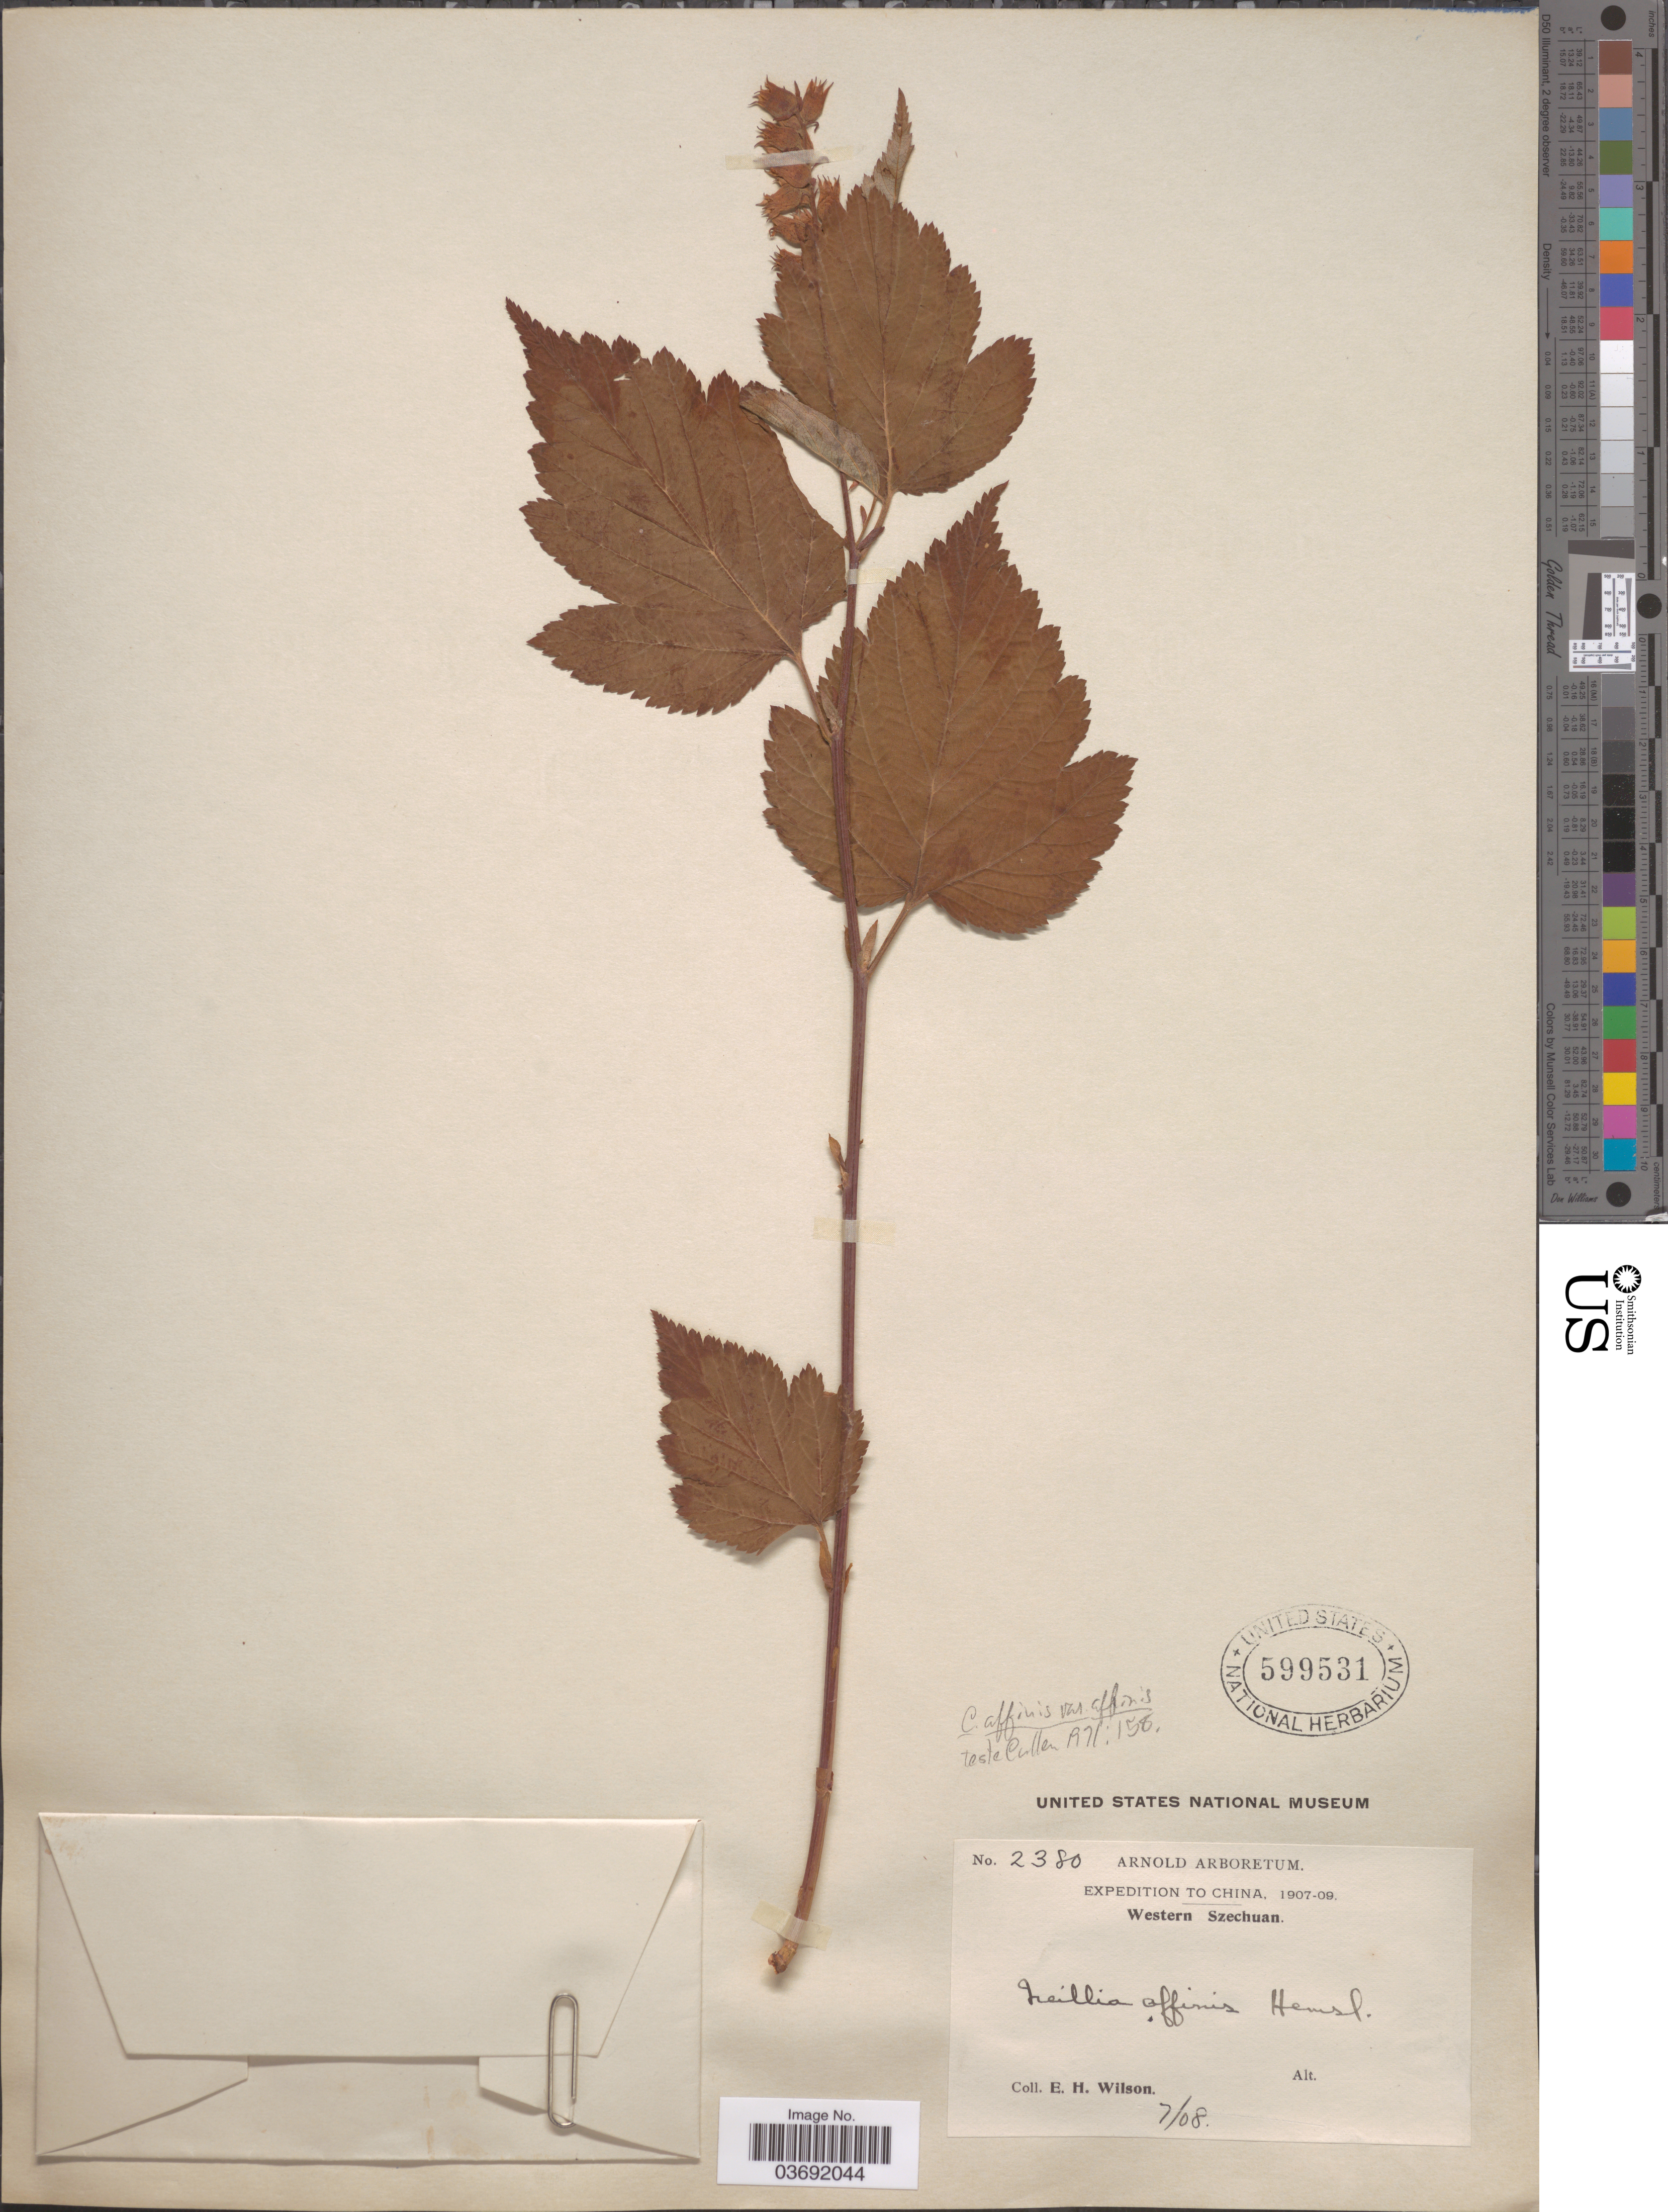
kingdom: Plantae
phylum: Tracheophyta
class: Magnoliopsida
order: Rosales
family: Rosaceae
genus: Neillia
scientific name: Neillia affinis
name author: Hemsl.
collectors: E. Wilson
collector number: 2380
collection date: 1908-07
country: China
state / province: Sichuan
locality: China, Western Szechuan.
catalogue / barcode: US 599531